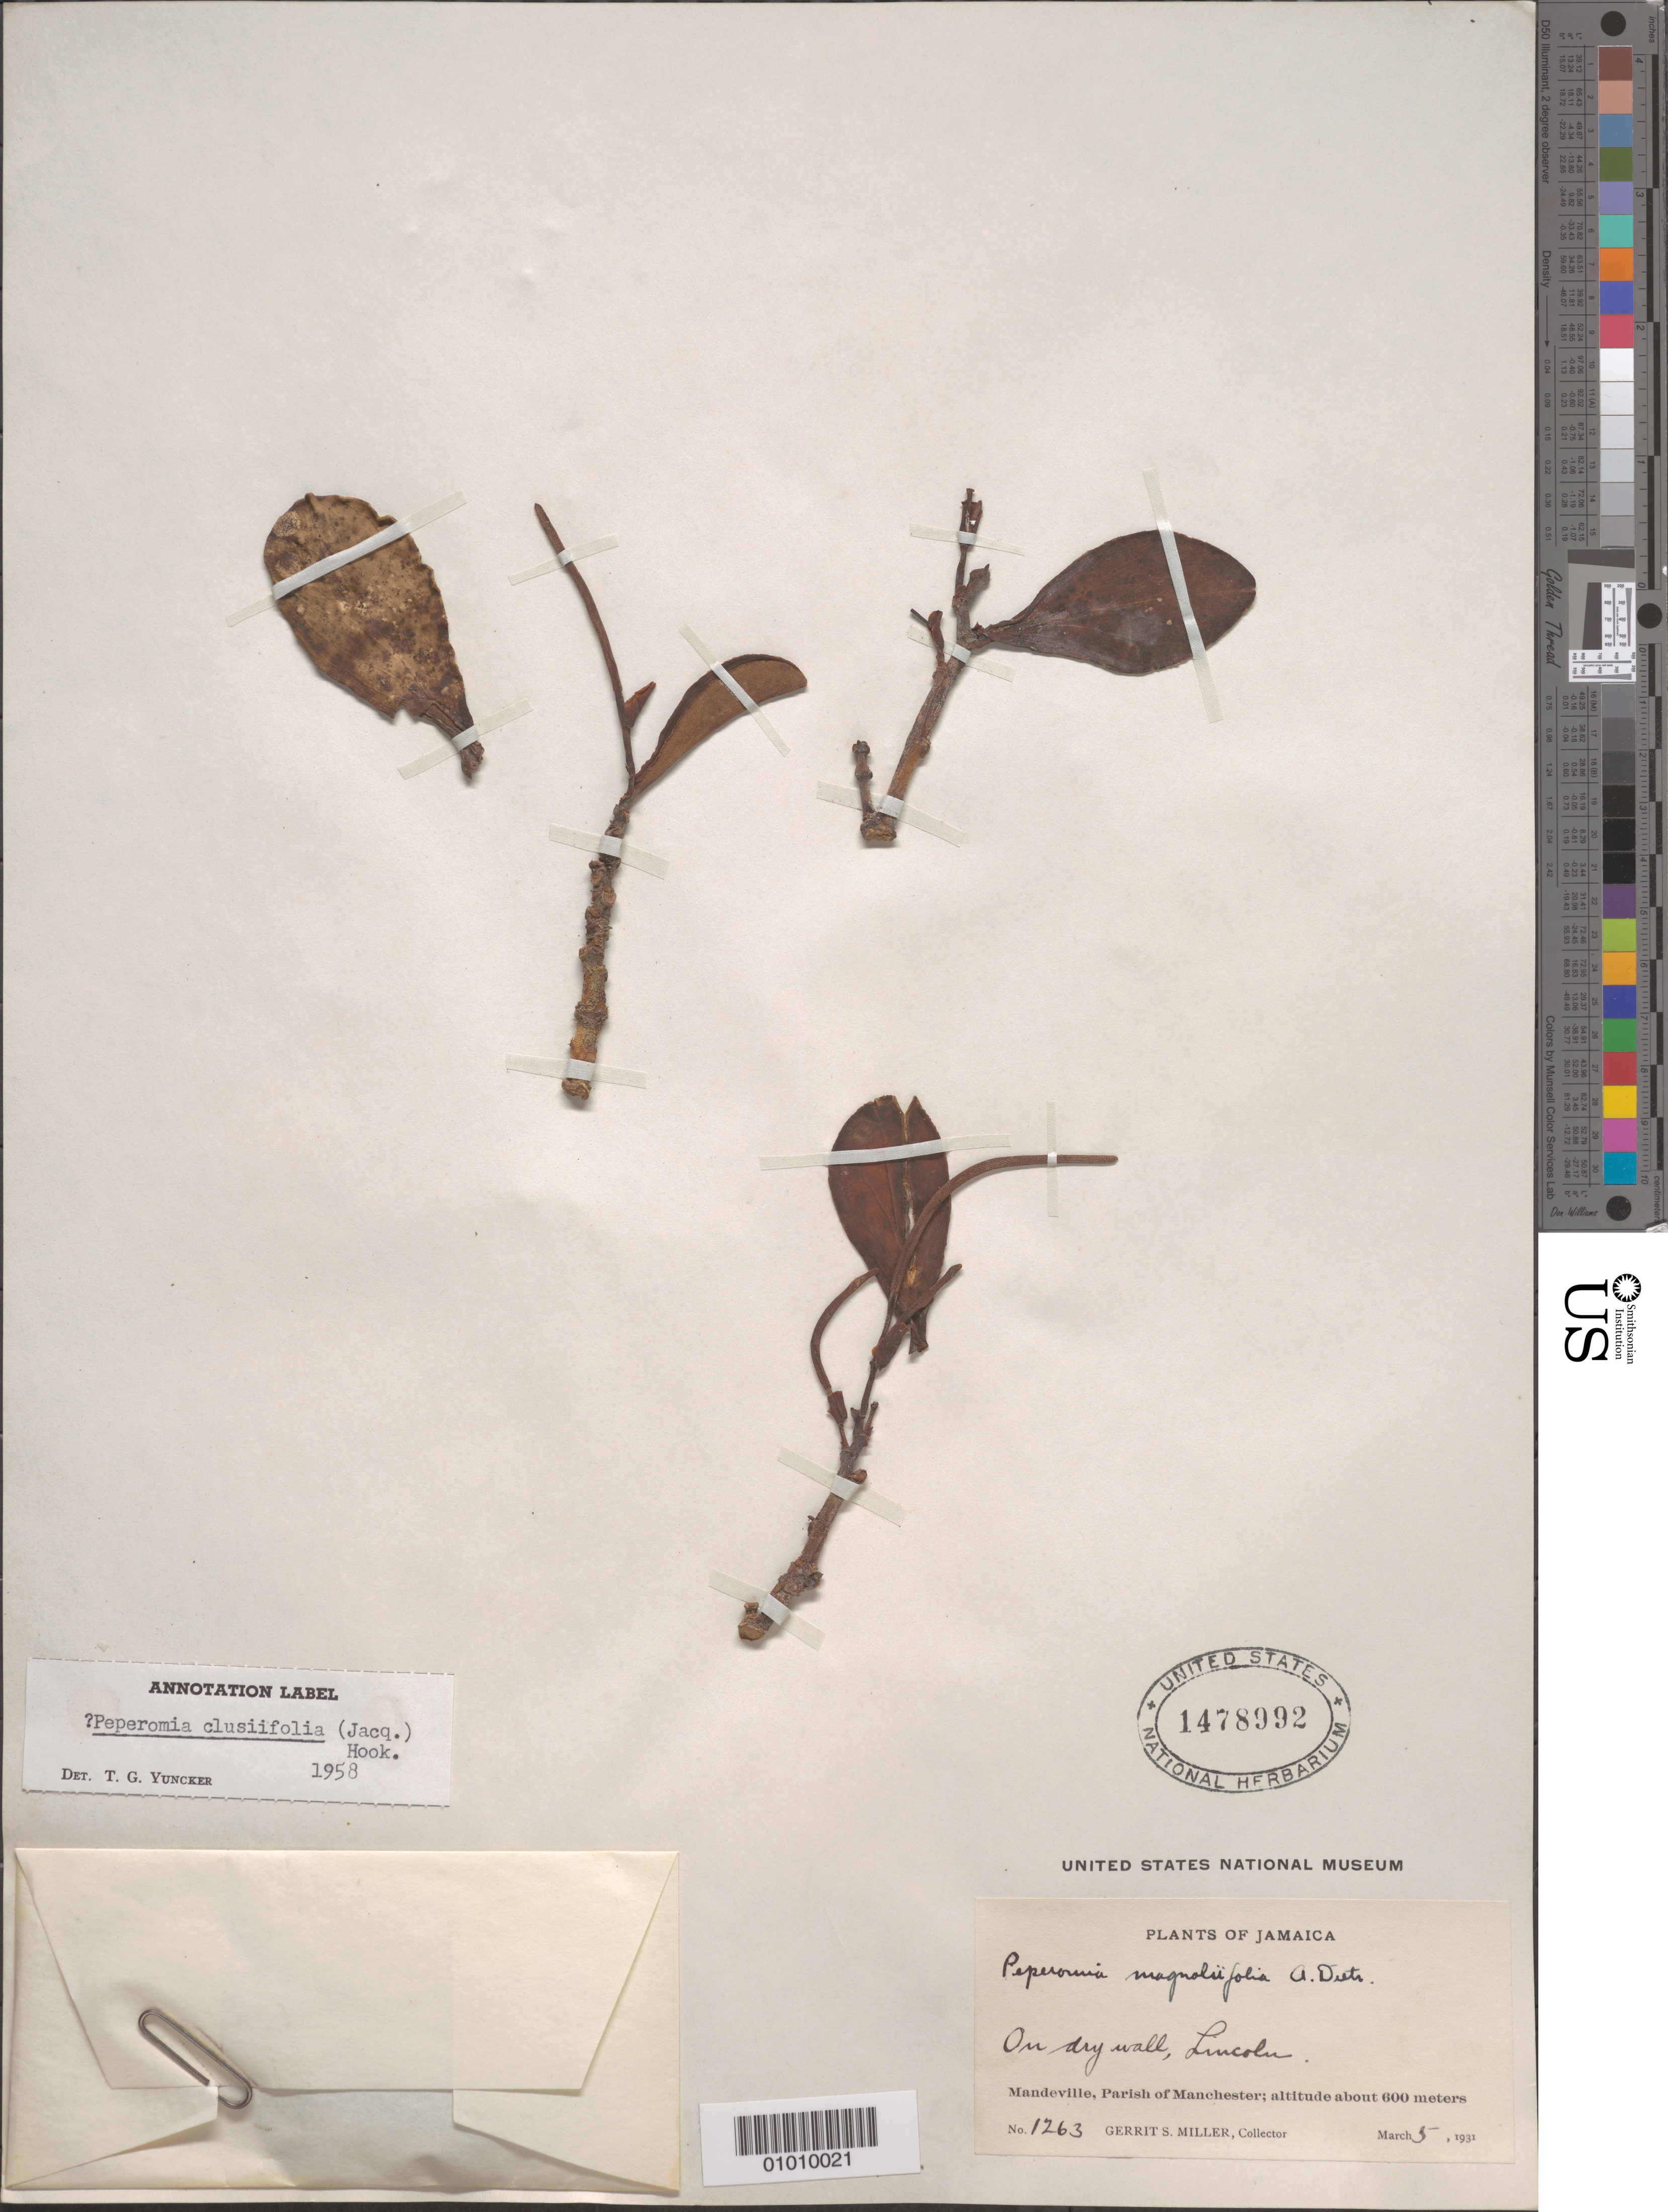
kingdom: Plantae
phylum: Tracheophyta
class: Magnoliopsida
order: Piperales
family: Piperaceae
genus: Peperomia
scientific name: Peperomia clusiifolia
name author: (Jacq.) Hook.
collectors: G. S. Miller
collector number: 1263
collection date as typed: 05 Mar 1931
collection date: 1931-03-05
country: Jamaica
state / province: Manchester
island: Jamaica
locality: On dry wall, Lincoln. Mandeville, Parish of Manchester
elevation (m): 600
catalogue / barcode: US 1478992